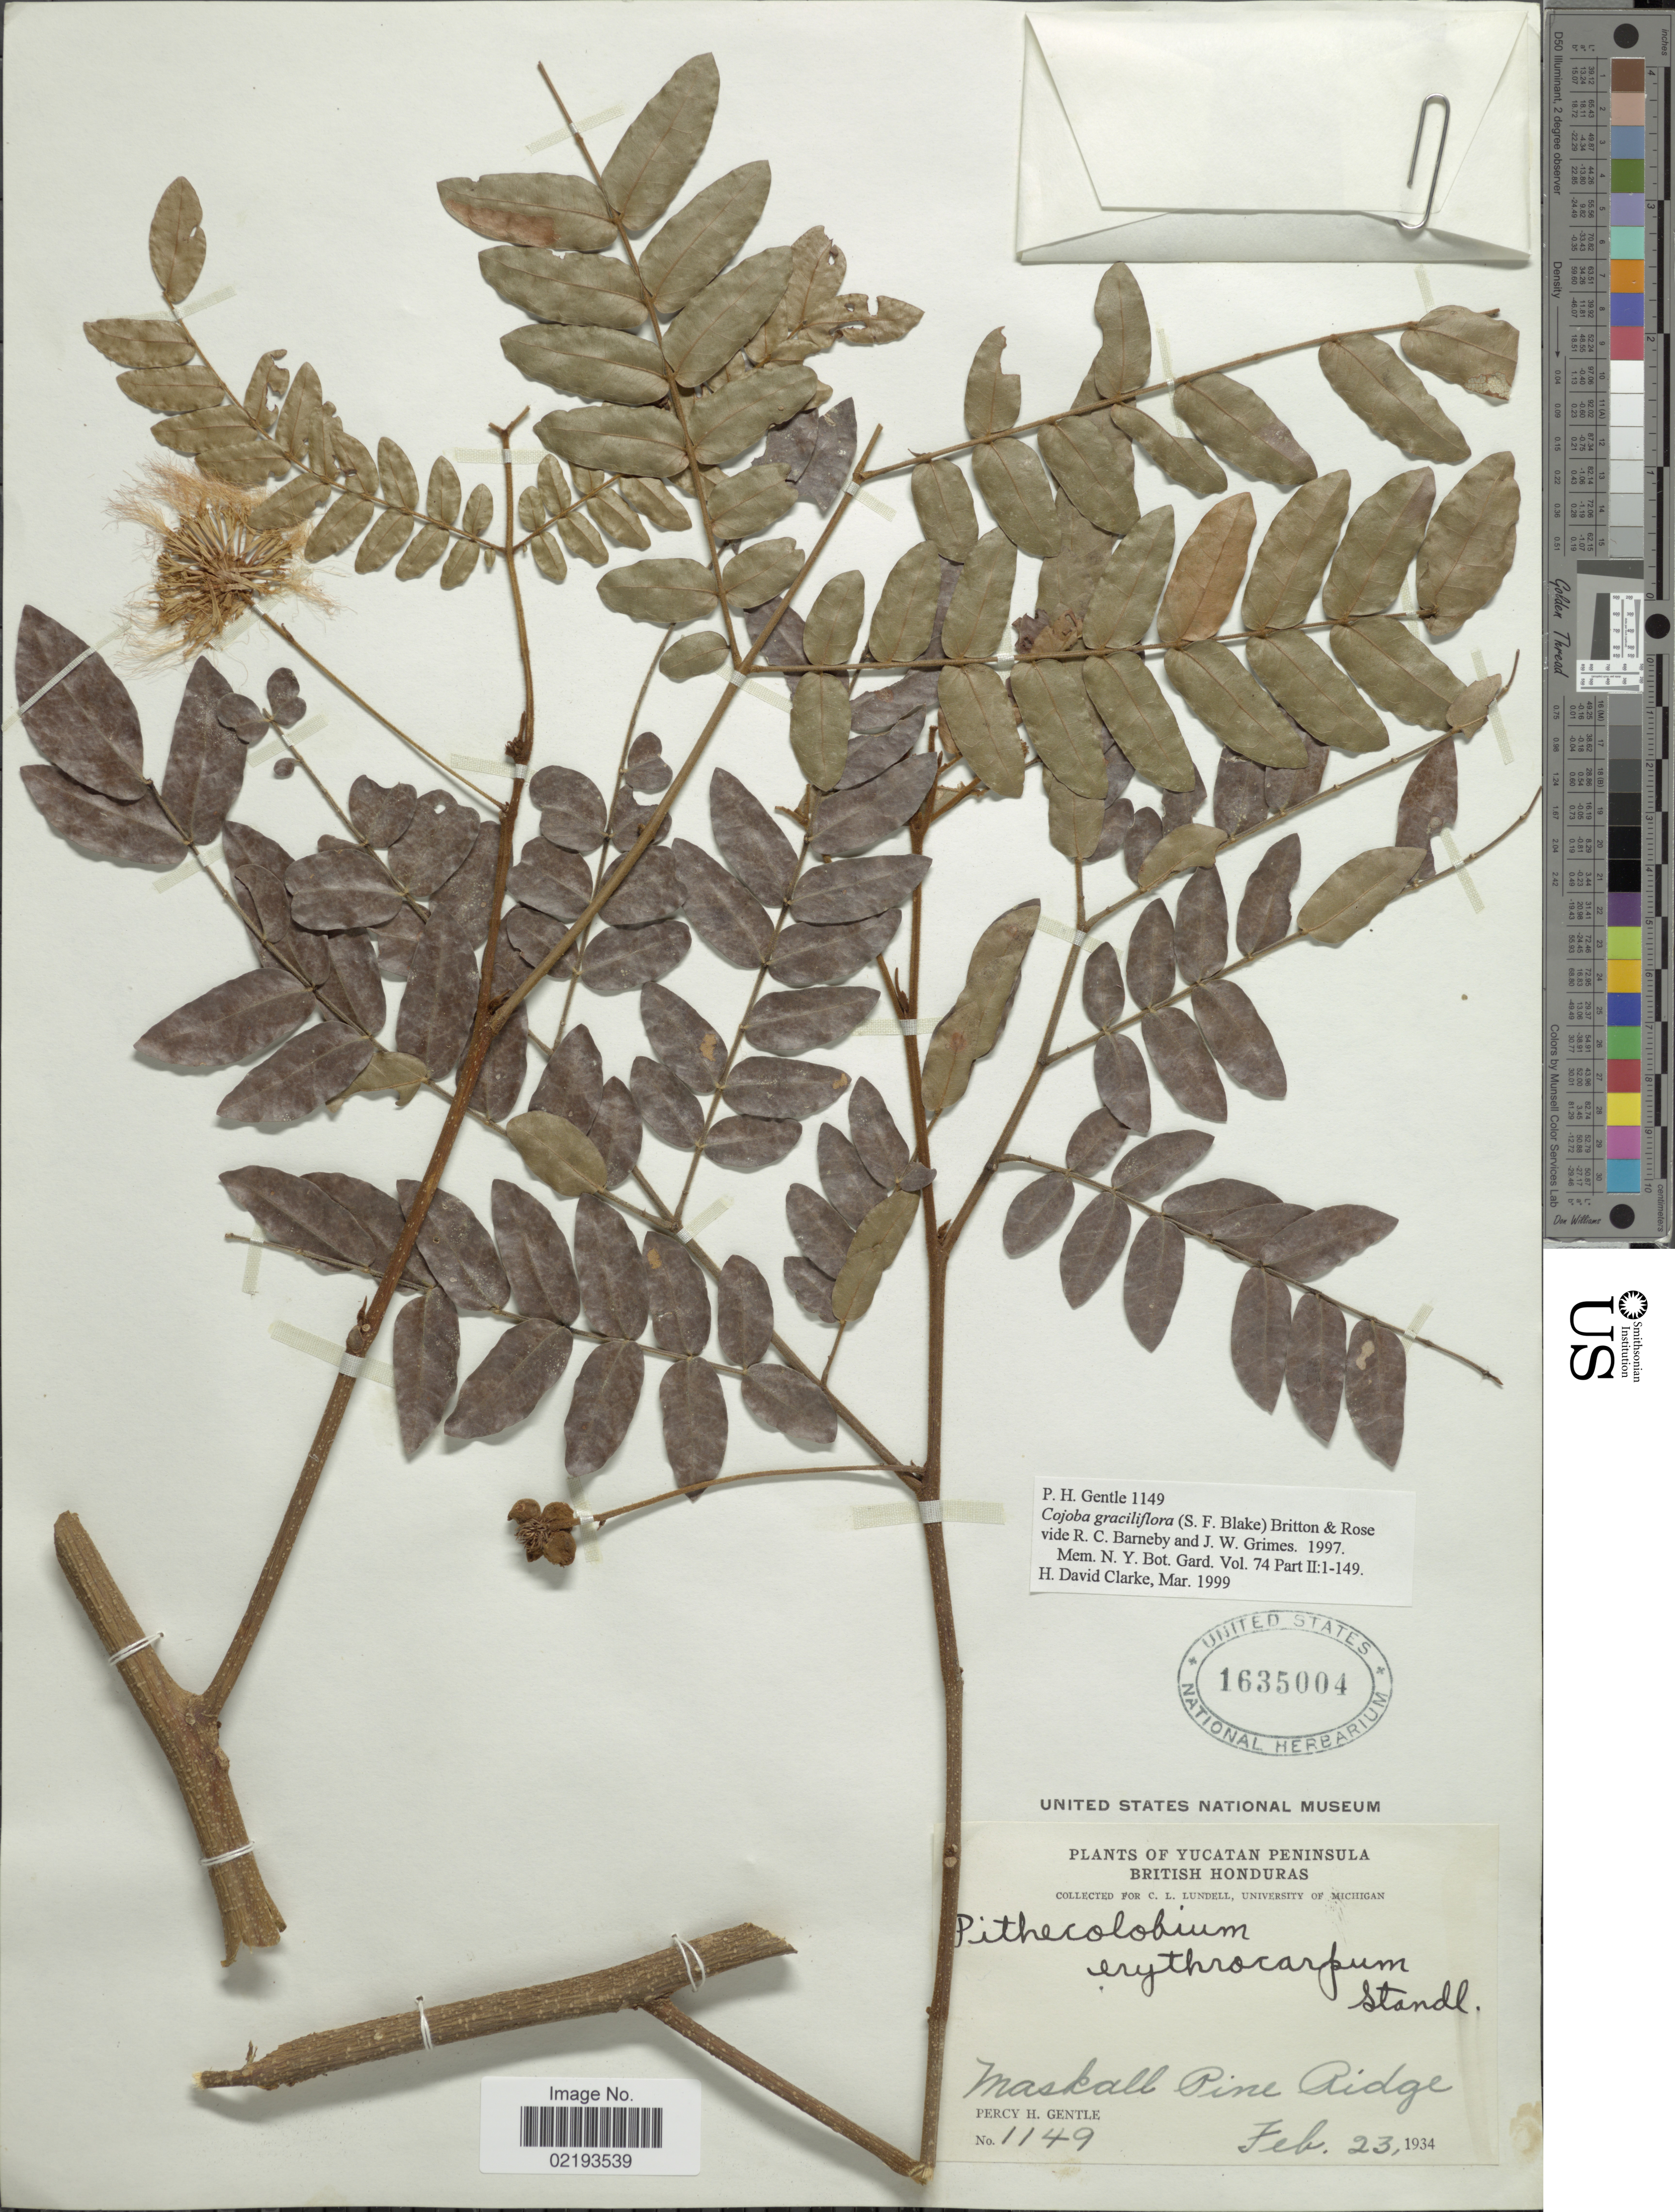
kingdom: Plantae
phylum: Tracheophyta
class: Magnoliopsida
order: Fabales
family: Fabaceae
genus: Cojoba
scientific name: Cojoba graciliflora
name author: (S.F. Blake) Britton & Rose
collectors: P. H. Gentle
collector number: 1149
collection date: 1934-02-23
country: Belize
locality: Yucatan Peninsula British Honduras, Maskall Pine Ridge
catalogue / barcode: US 1635004